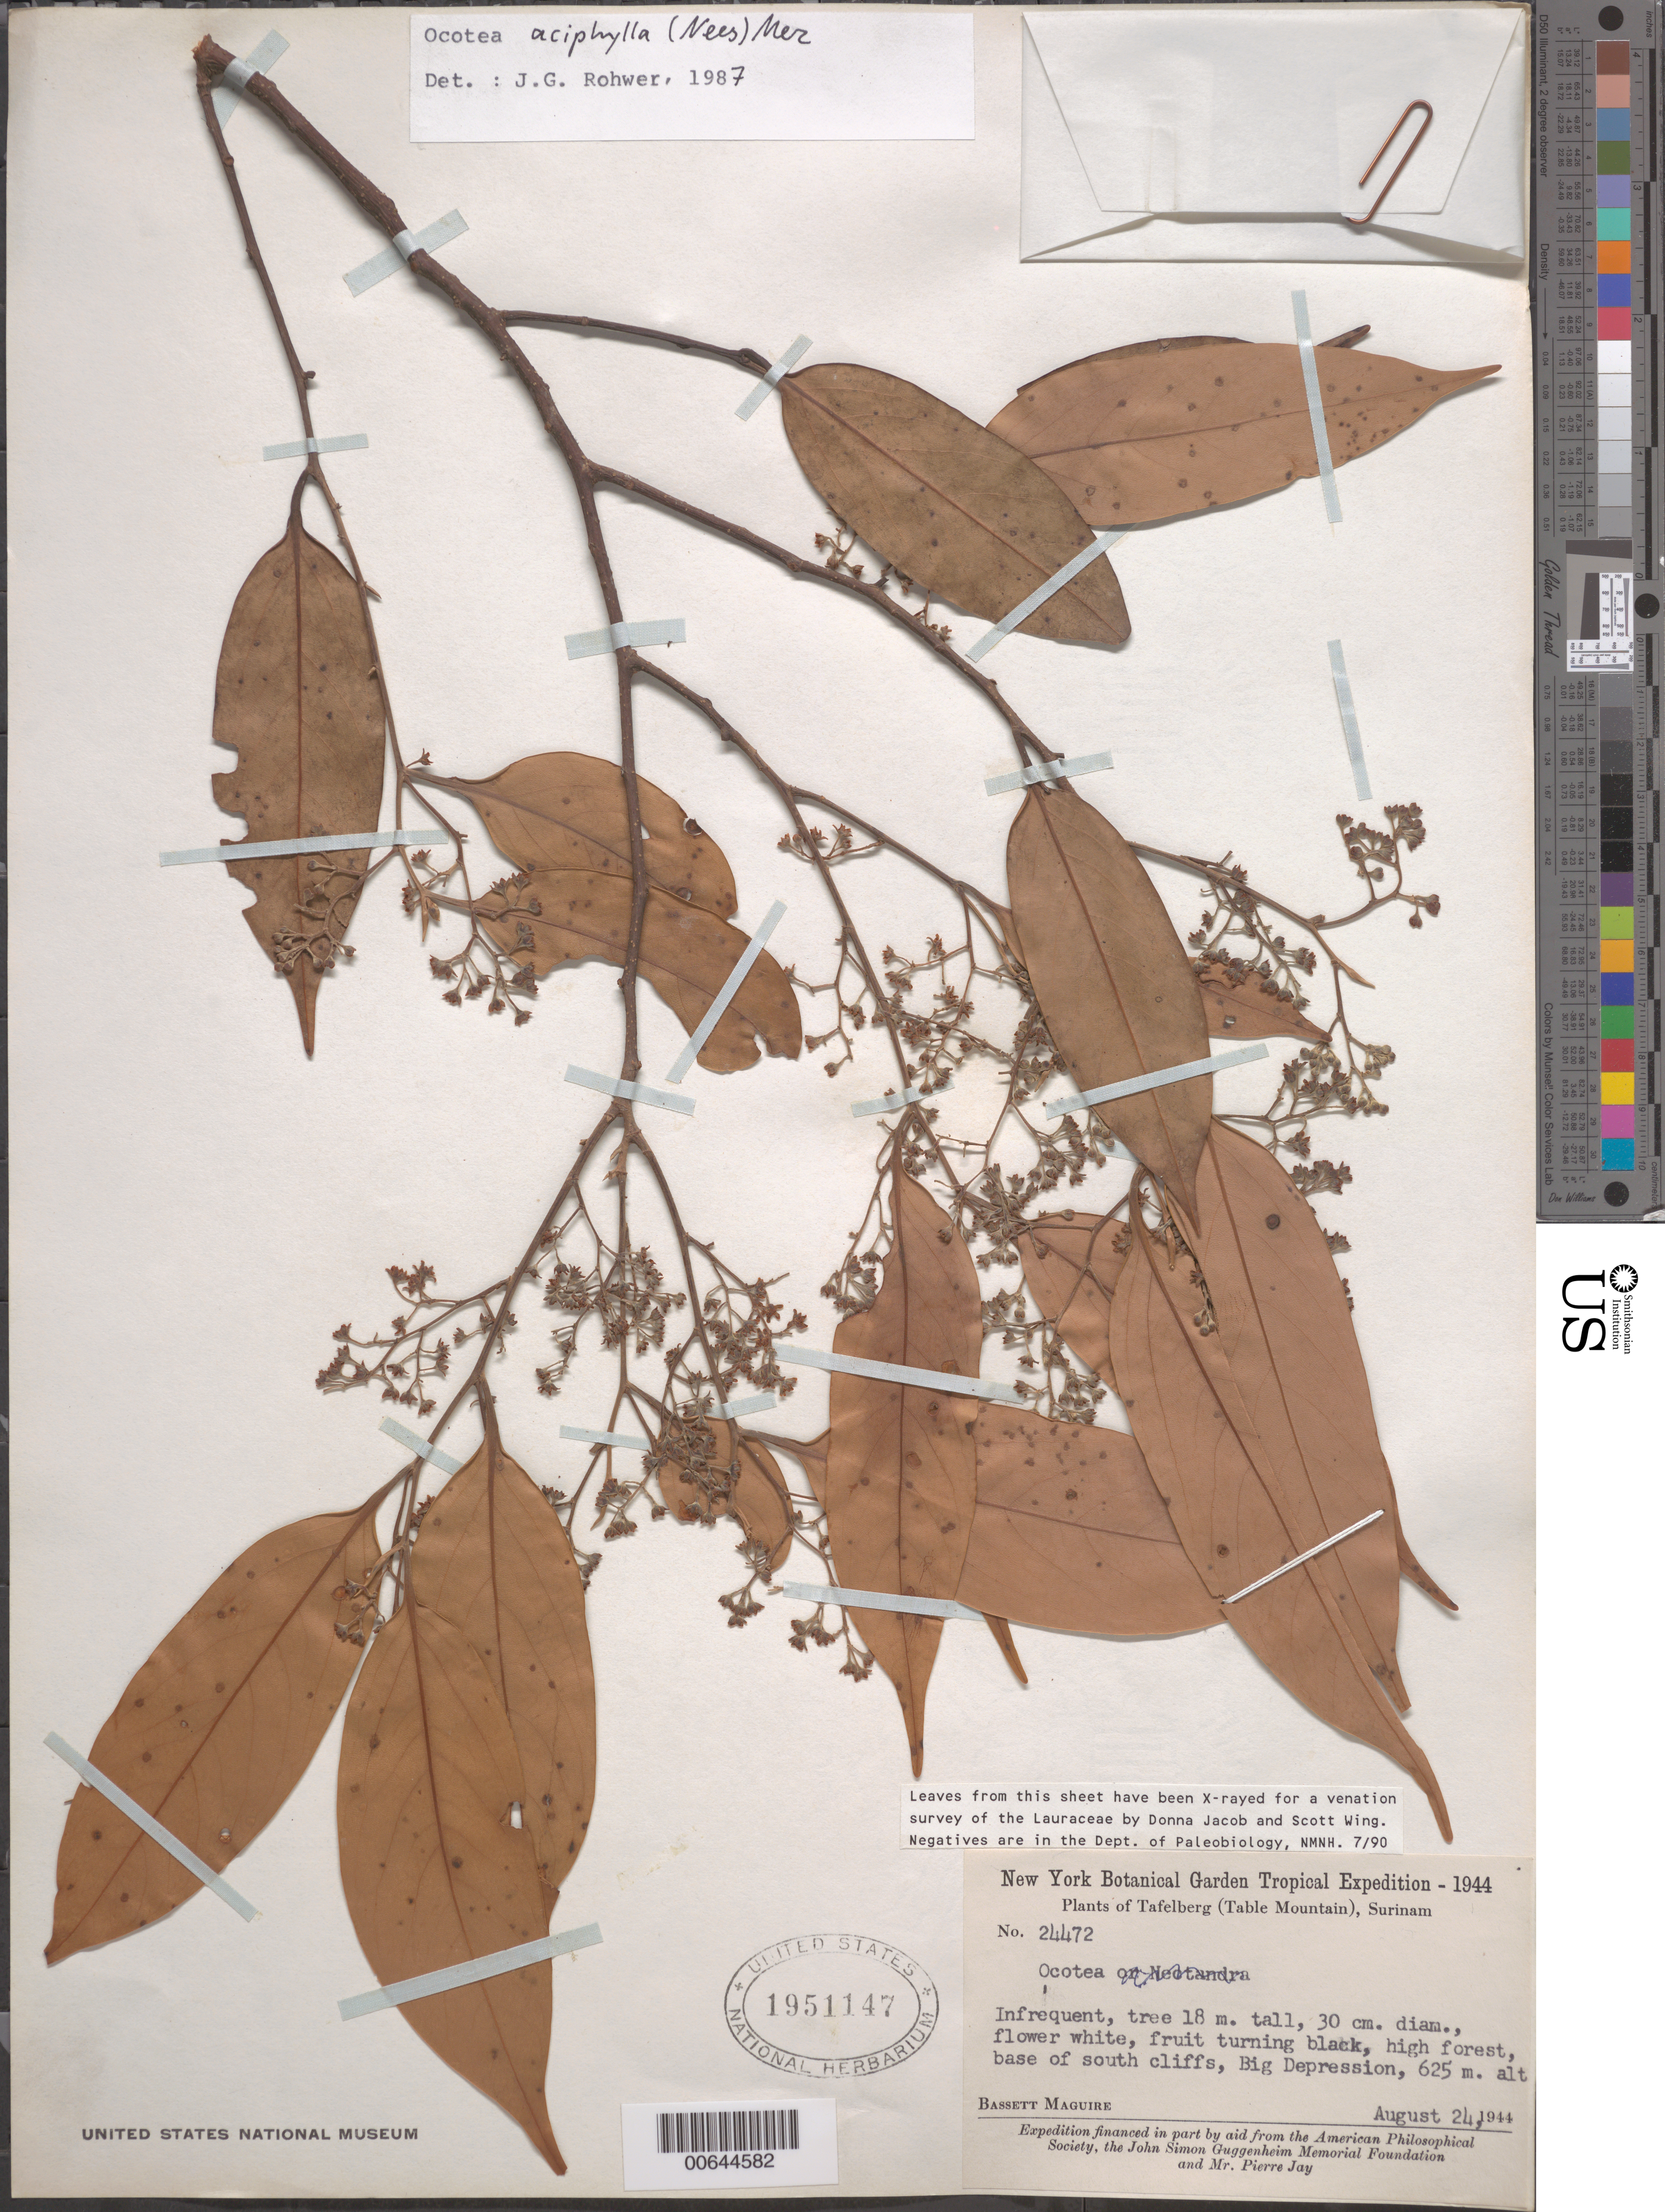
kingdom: Plantae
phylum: Tracheophyta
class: Magnoliopsida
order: Laurales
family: Lauraceae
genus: Ocotea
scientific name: Ocotea aciphylla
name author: (Nees & Mart.) Mez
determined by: Rohwer, J. G.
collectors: B. Maguire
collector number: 24472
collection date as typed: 24-Aug-44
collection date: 1944-08-24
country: Suriname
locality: Tafelberg (Table Mountain), Arrowhead Basin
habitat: High forest, base of S cliffs. Big depression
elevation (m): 625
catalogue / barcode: US 1951147